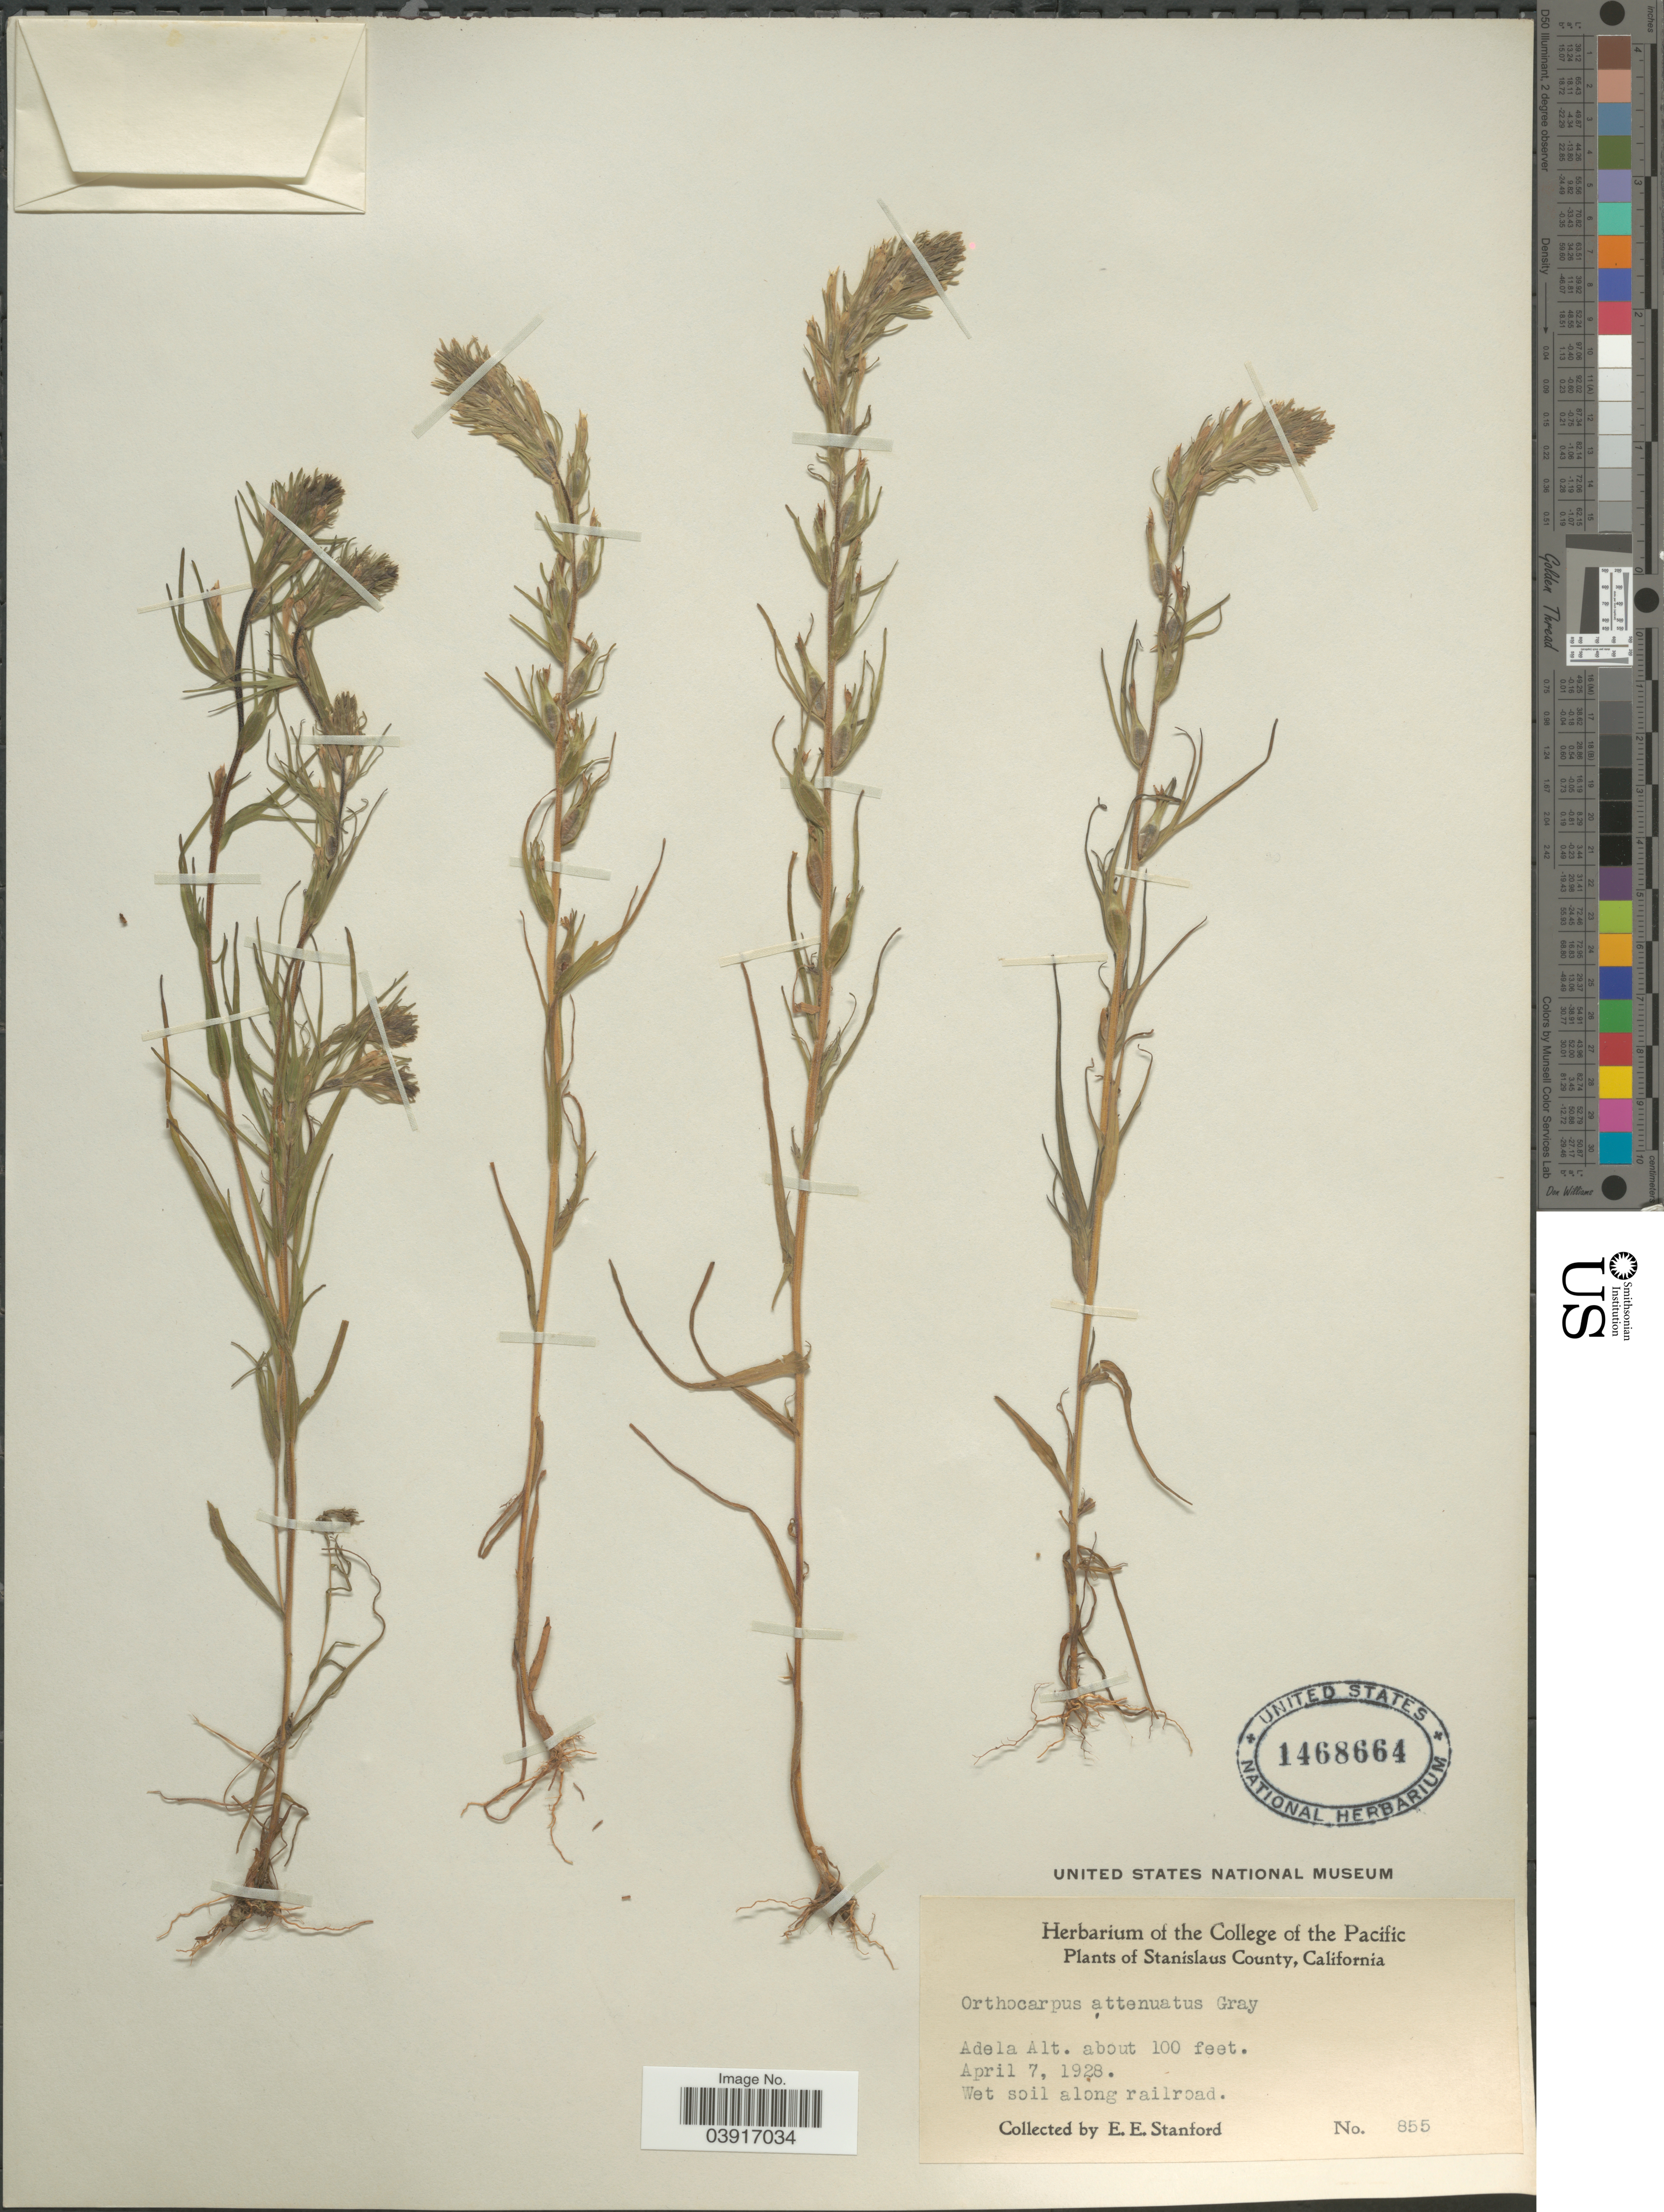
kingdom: Plantae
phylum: Tracheophyta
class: Magnoliopsida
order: Lamiales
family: Orobanchaceae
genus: Orthocarpus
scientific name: Orthocarpus attenuatus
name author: A. Gray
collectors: E. Stanford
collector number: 855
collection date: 1928-04-07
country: United States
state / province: California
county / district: Stanislaus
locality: Stanislaus County. Adela. Along railroad.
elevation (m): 30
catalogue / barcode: US 1468664